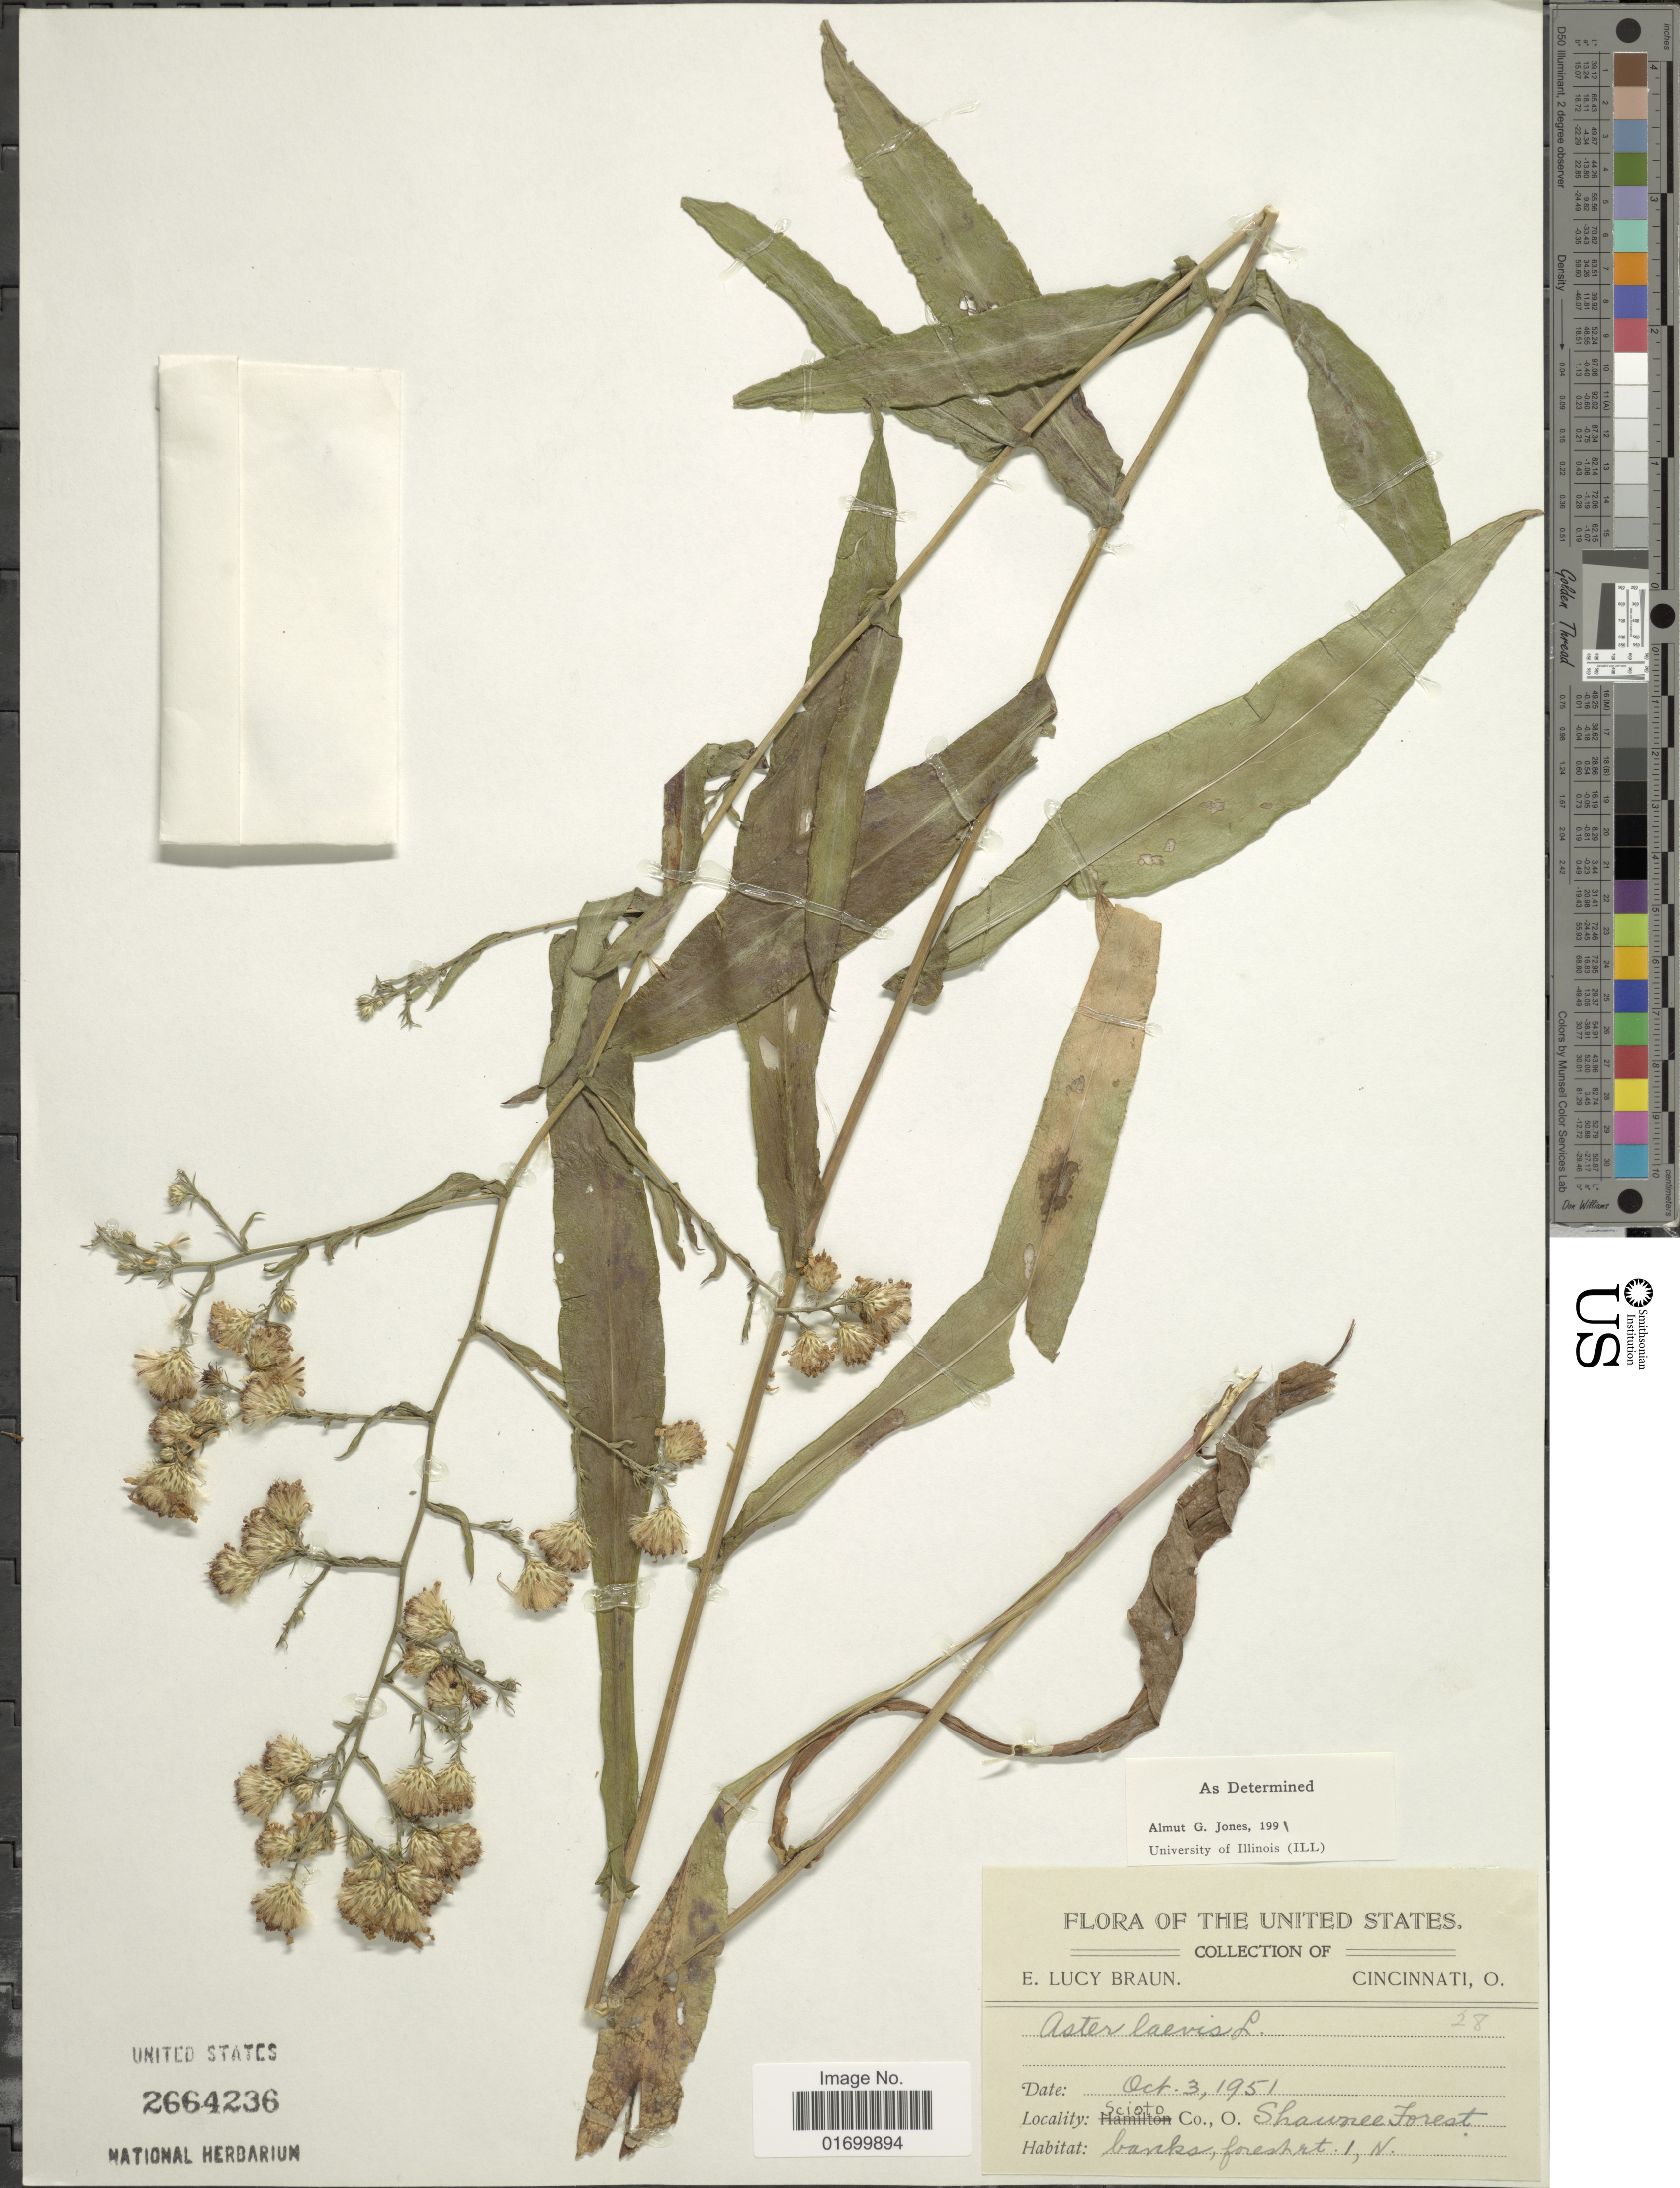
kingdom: Plantae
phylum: Tracheophyta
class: Magnoliopsida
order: Asterales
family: Asteraceae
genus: Symphyotrichum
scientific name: Symphyotrichum laeve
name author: (L.) Á. Löve & D. Löve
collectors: E. L. Braun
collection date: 1951-10-03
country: United States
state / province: Ohio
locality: Cincinnati O. Shawnee Forest. Scioto Co.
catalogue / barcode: US 2664236